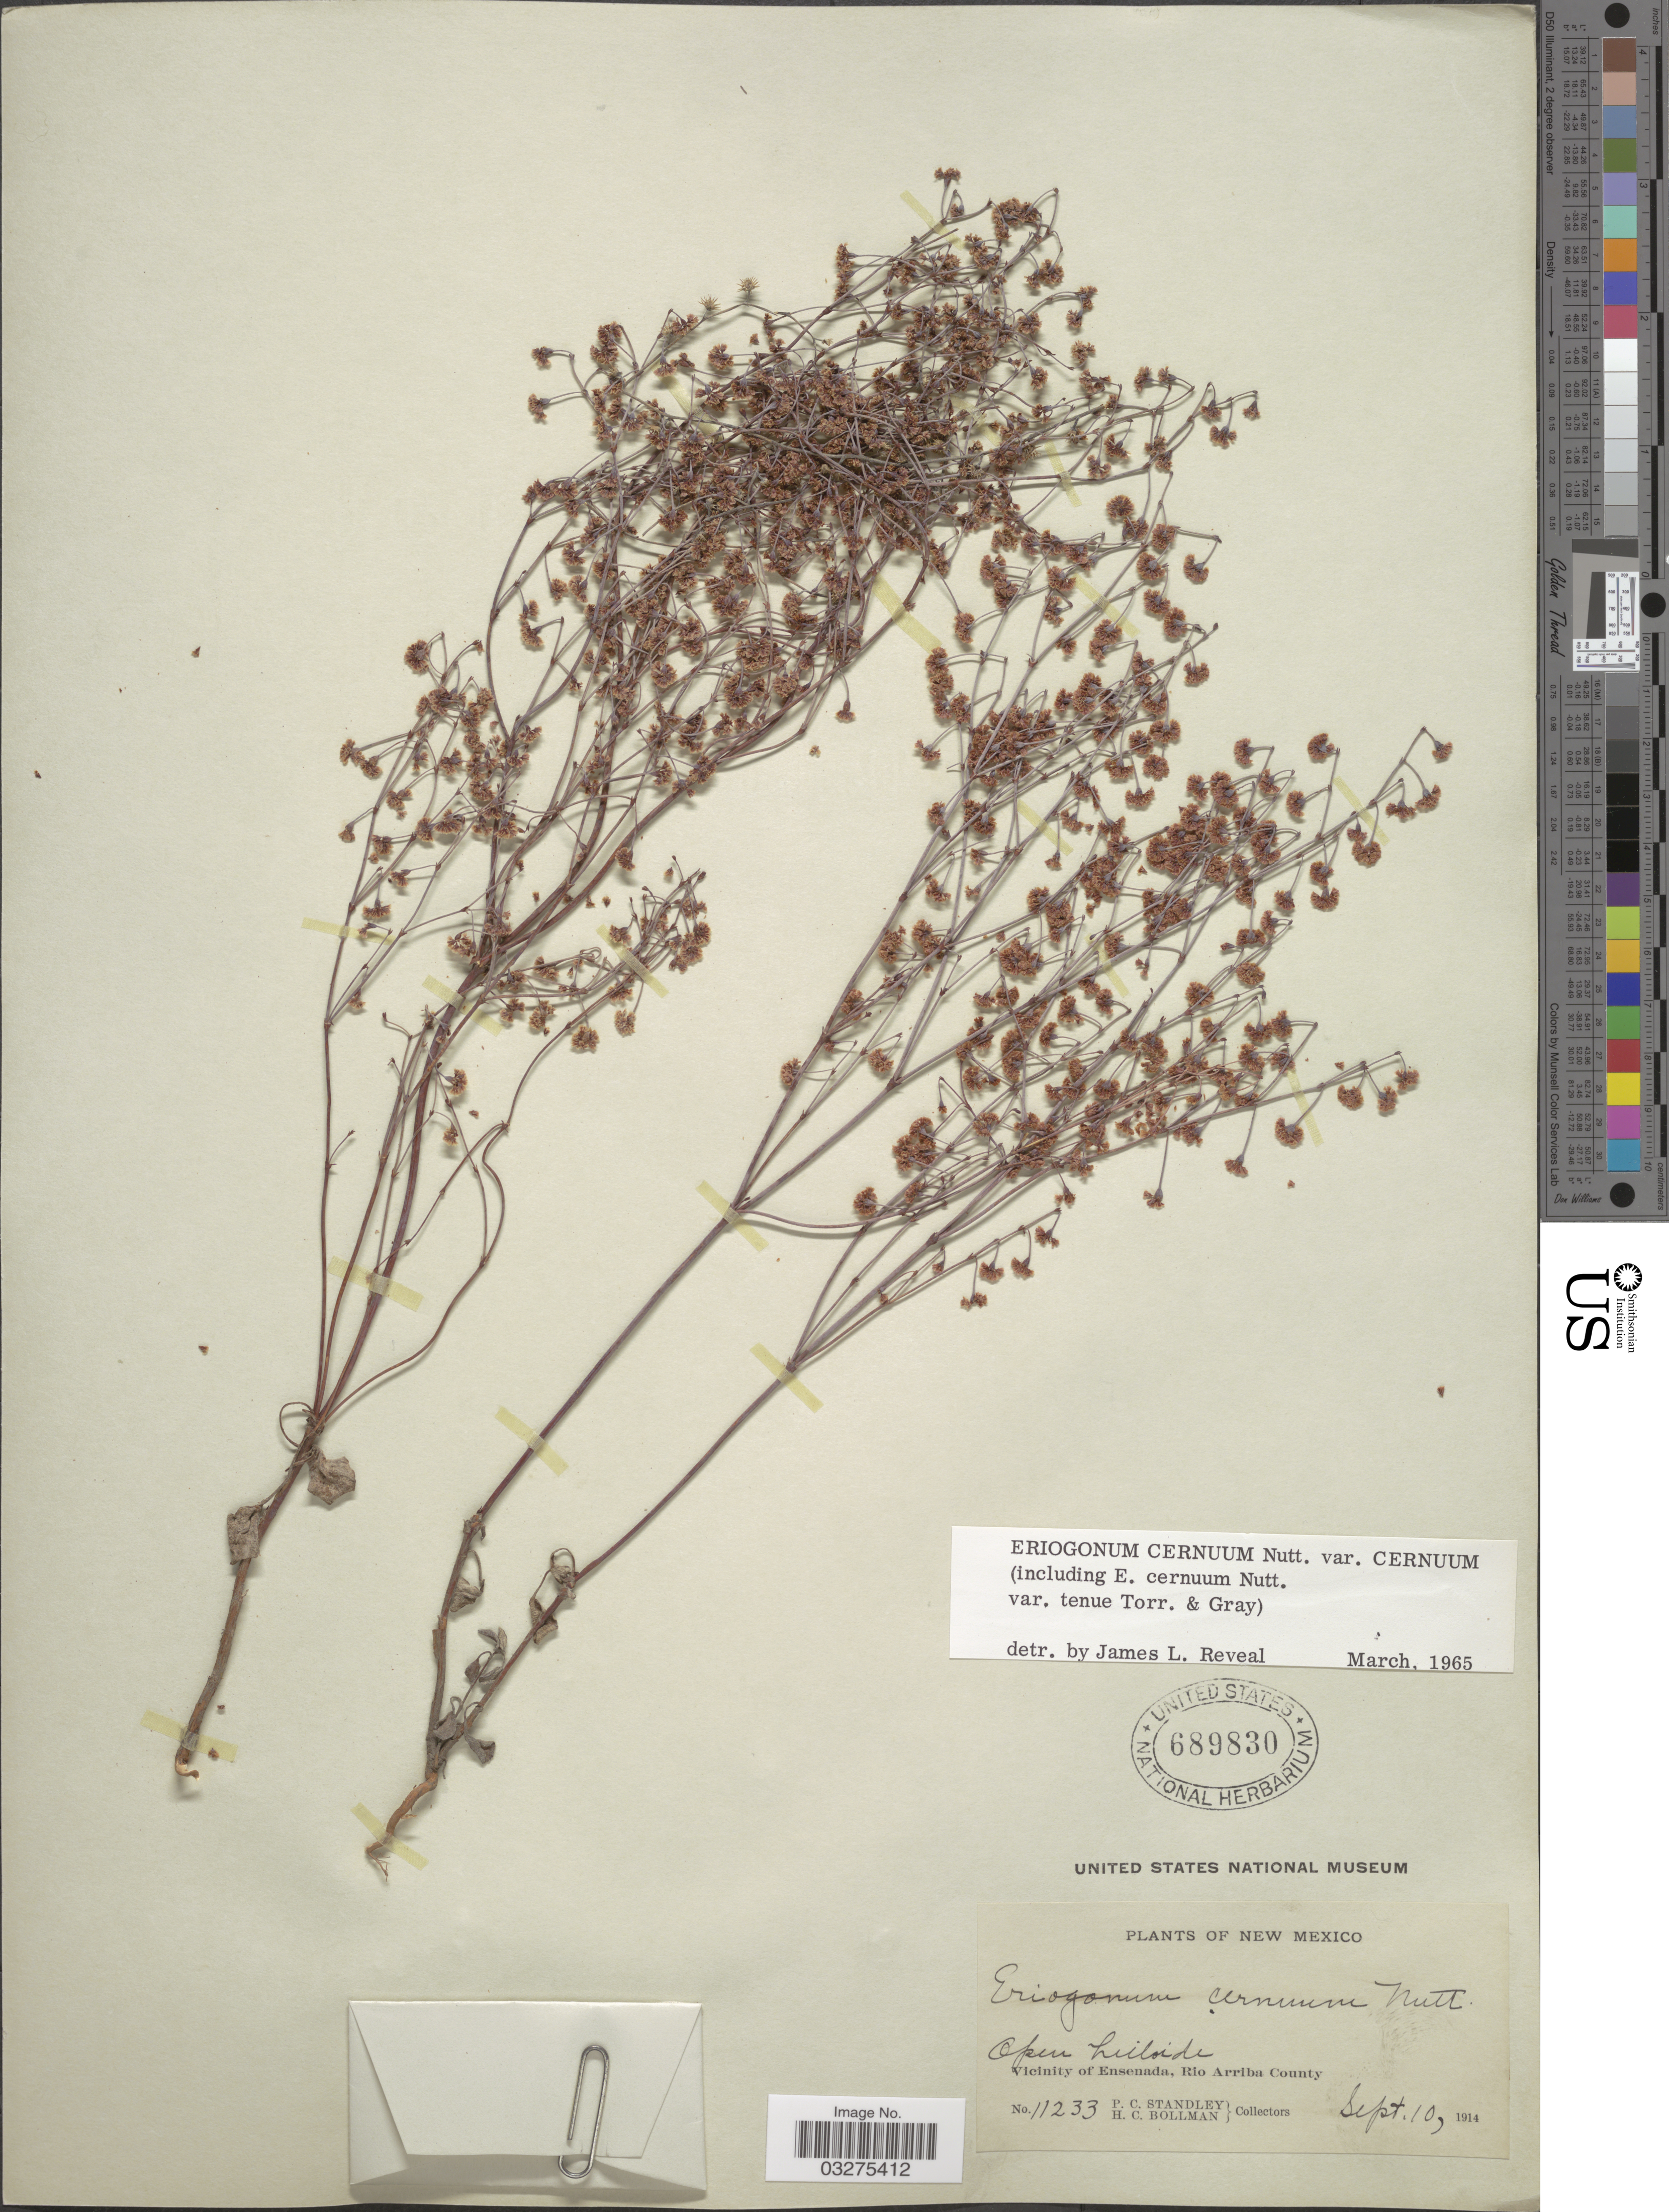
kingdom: Plantae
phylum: Tracheophyta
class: Magnoliopsida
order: Caryophyllales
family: Polygonaceae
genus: Eriogonum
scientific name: Eriogonum cernuum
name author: Nutt.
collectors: P. C. Standley & H. C. Bollman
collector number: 11233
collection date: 1914-09-10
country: United States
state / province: New Mexico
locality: Vicinity of Ensenada, Rio Arriba County.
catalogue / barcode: US 689830